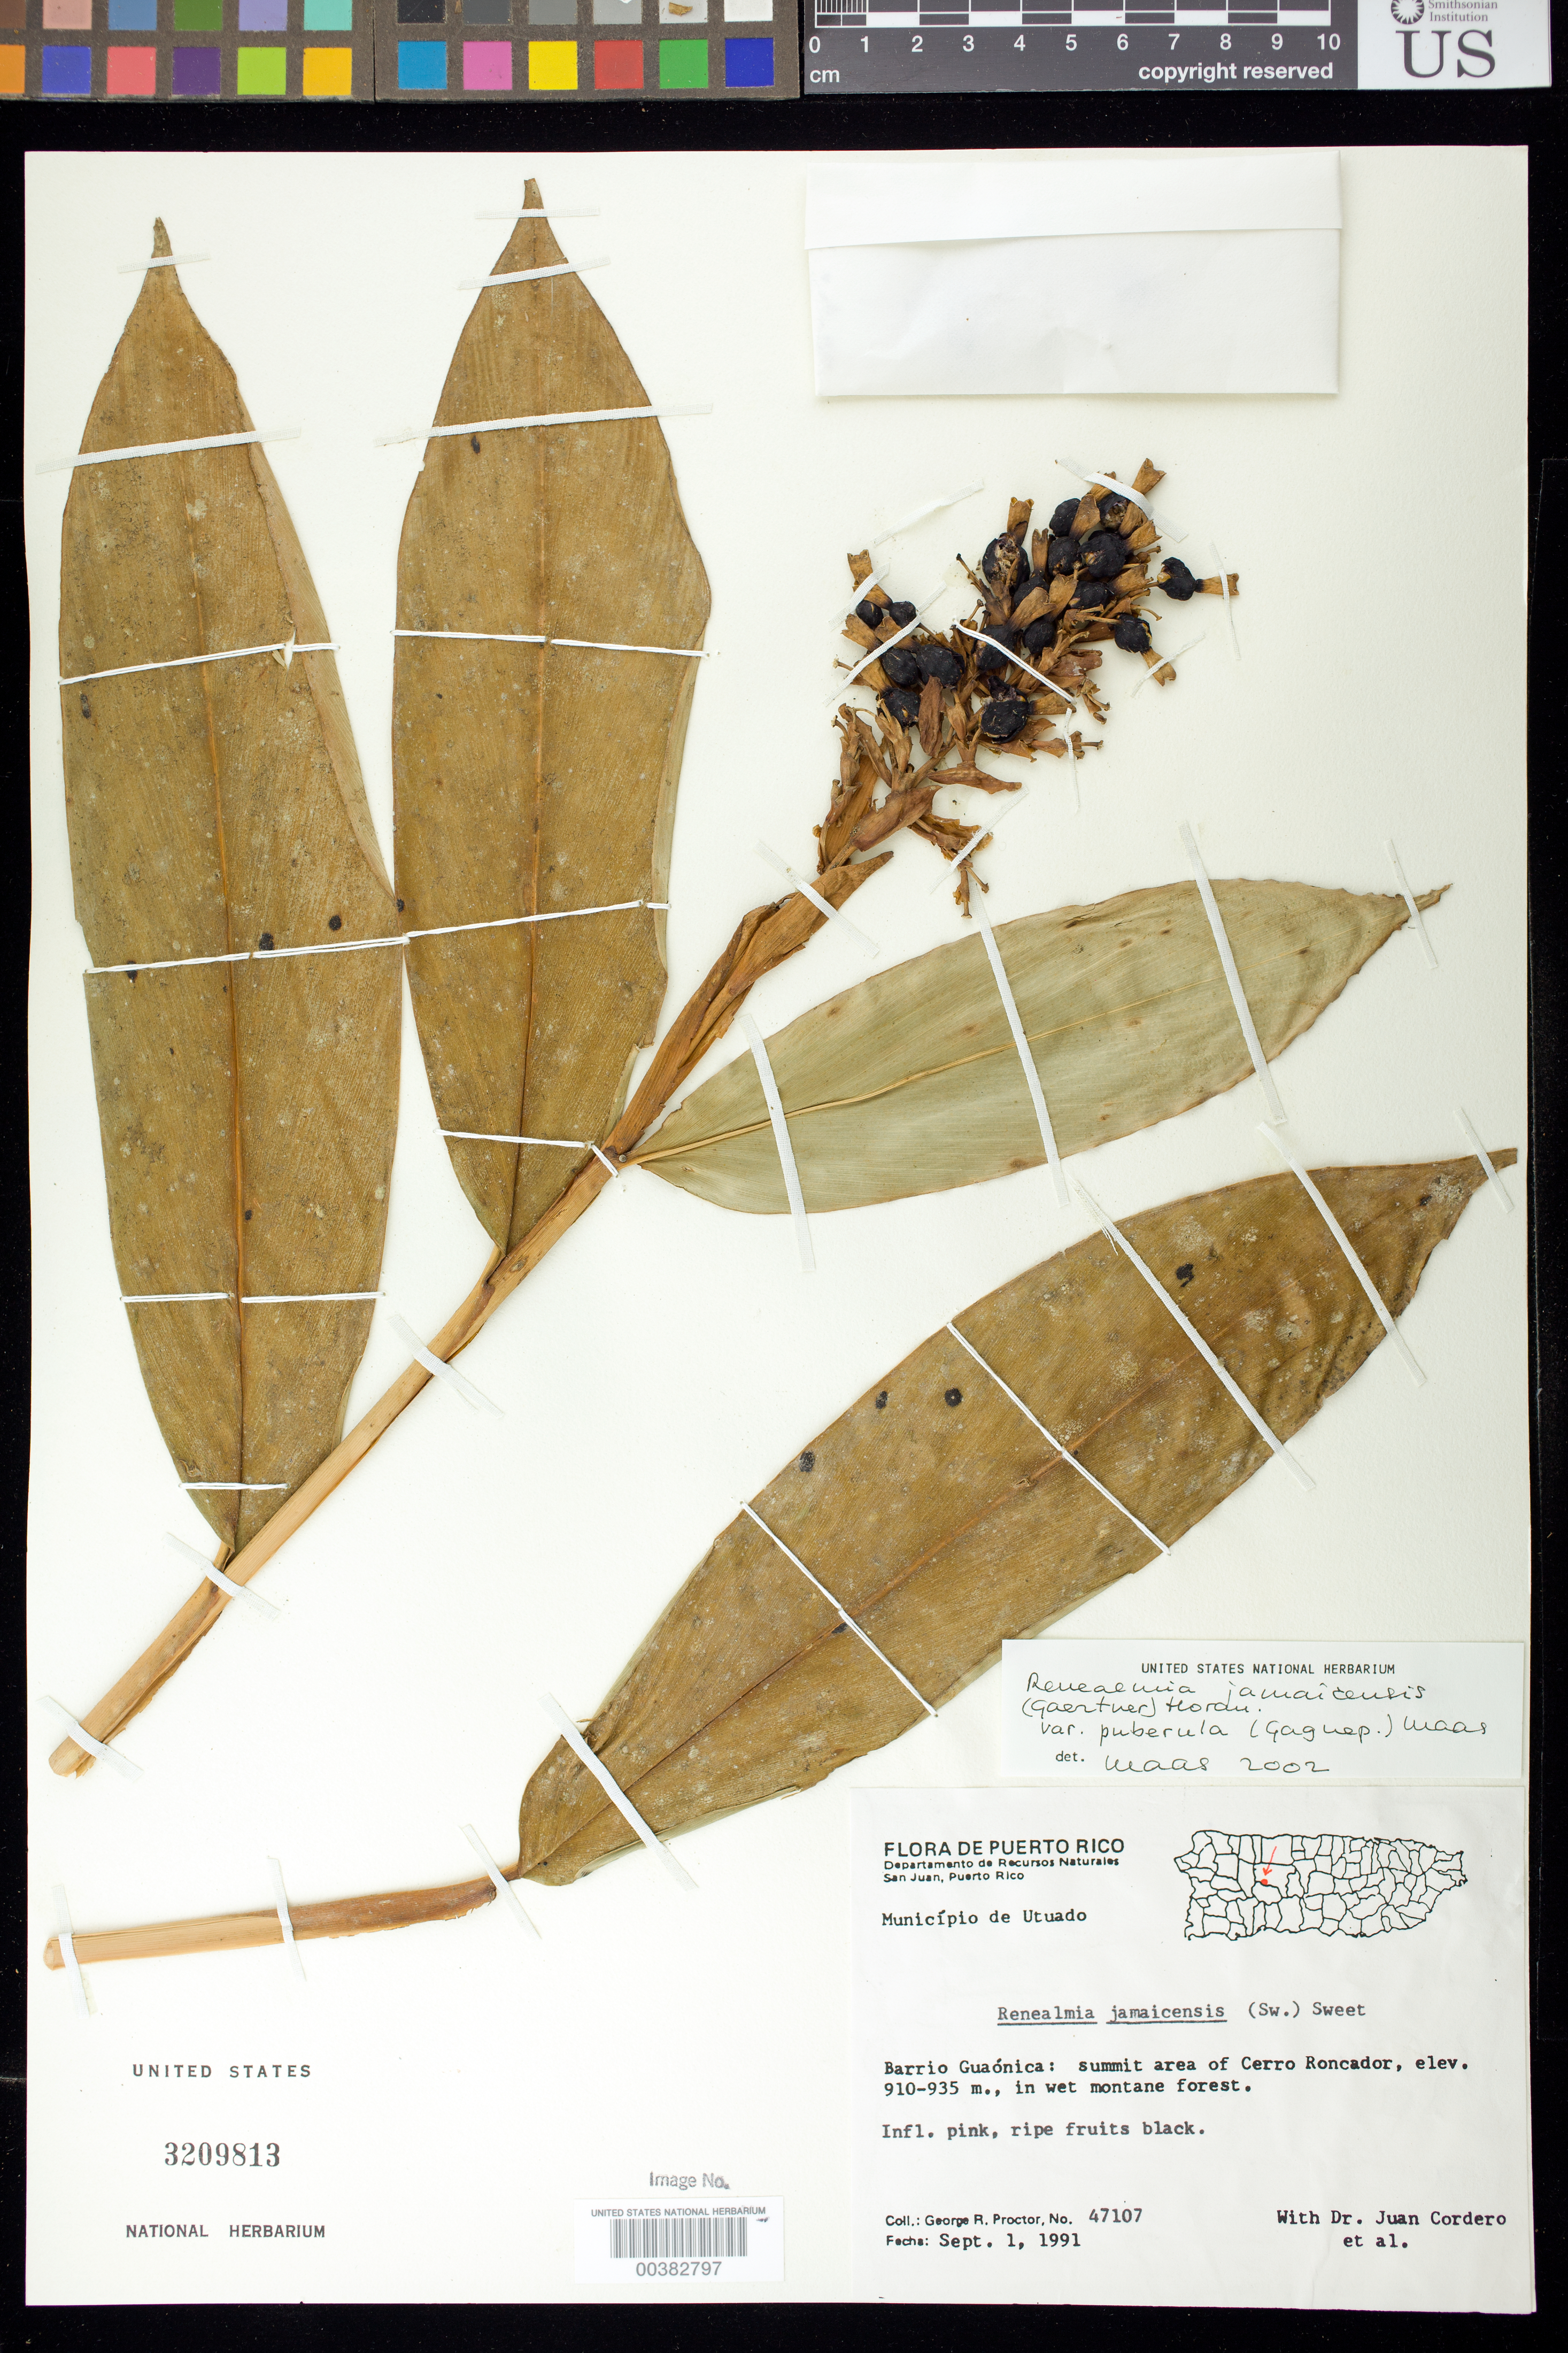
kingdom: Plantae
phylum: Tracheophyta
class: Liliopsida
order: Zingiberales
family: Zingiberaceae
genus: Renealmia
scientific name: Renealmia jamaicensis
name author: (Gaertn.) Horan.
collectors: G. R. Proctor & J. Cordero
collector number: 47107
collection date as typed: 01 Sep 1991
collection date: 1991-09-01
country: Puerto Rico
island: Greater Antilles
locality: Barrio guaonica: summit area of cerro roncador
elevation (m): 910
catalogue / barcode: US 3209813